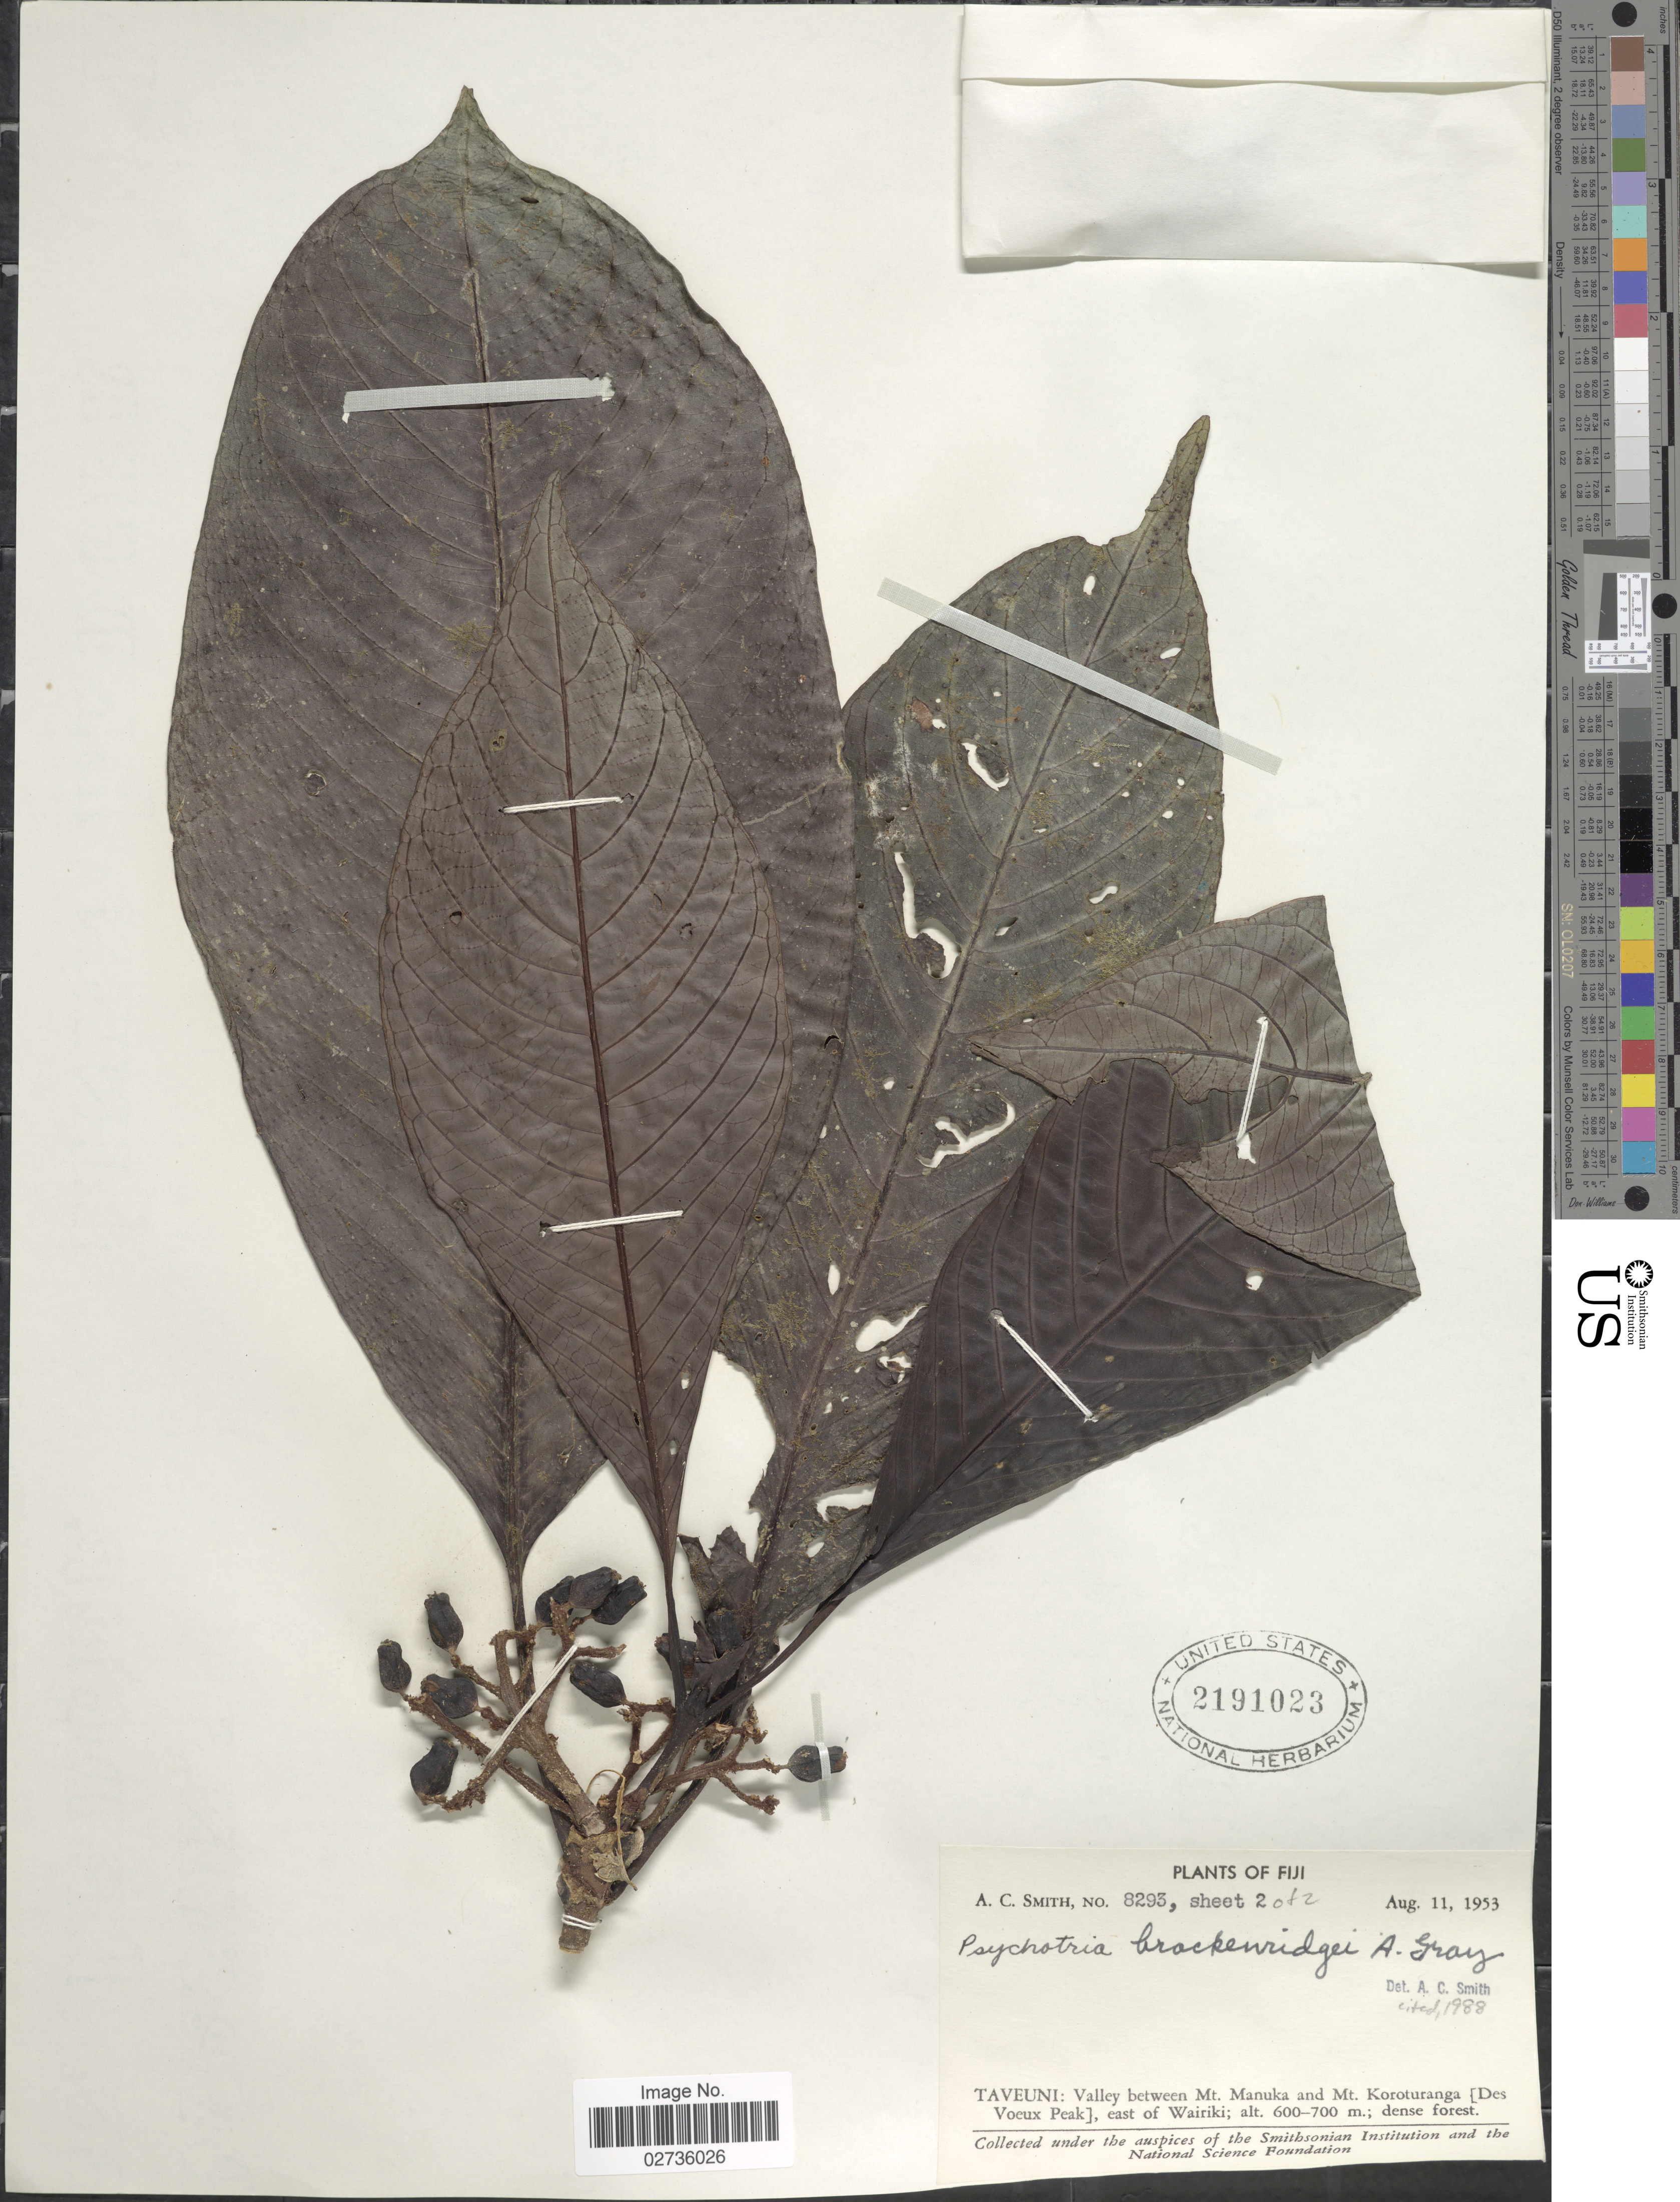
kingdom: Plantae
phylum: Tracheophyta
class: Magnoliopsida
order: Gentianales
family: Rubiaceae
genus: Psychotria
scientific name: Psychotria brackenridgei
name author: A. Gray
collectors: A. C. Smith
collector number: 8293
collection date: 1953-08-11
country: Fiji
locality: Taveuni: Valley between Mt. Manuka and Mt. Koroturanga [Des Voeux Peak], east of Wairiki.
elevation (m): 600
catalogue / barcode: US 2191023